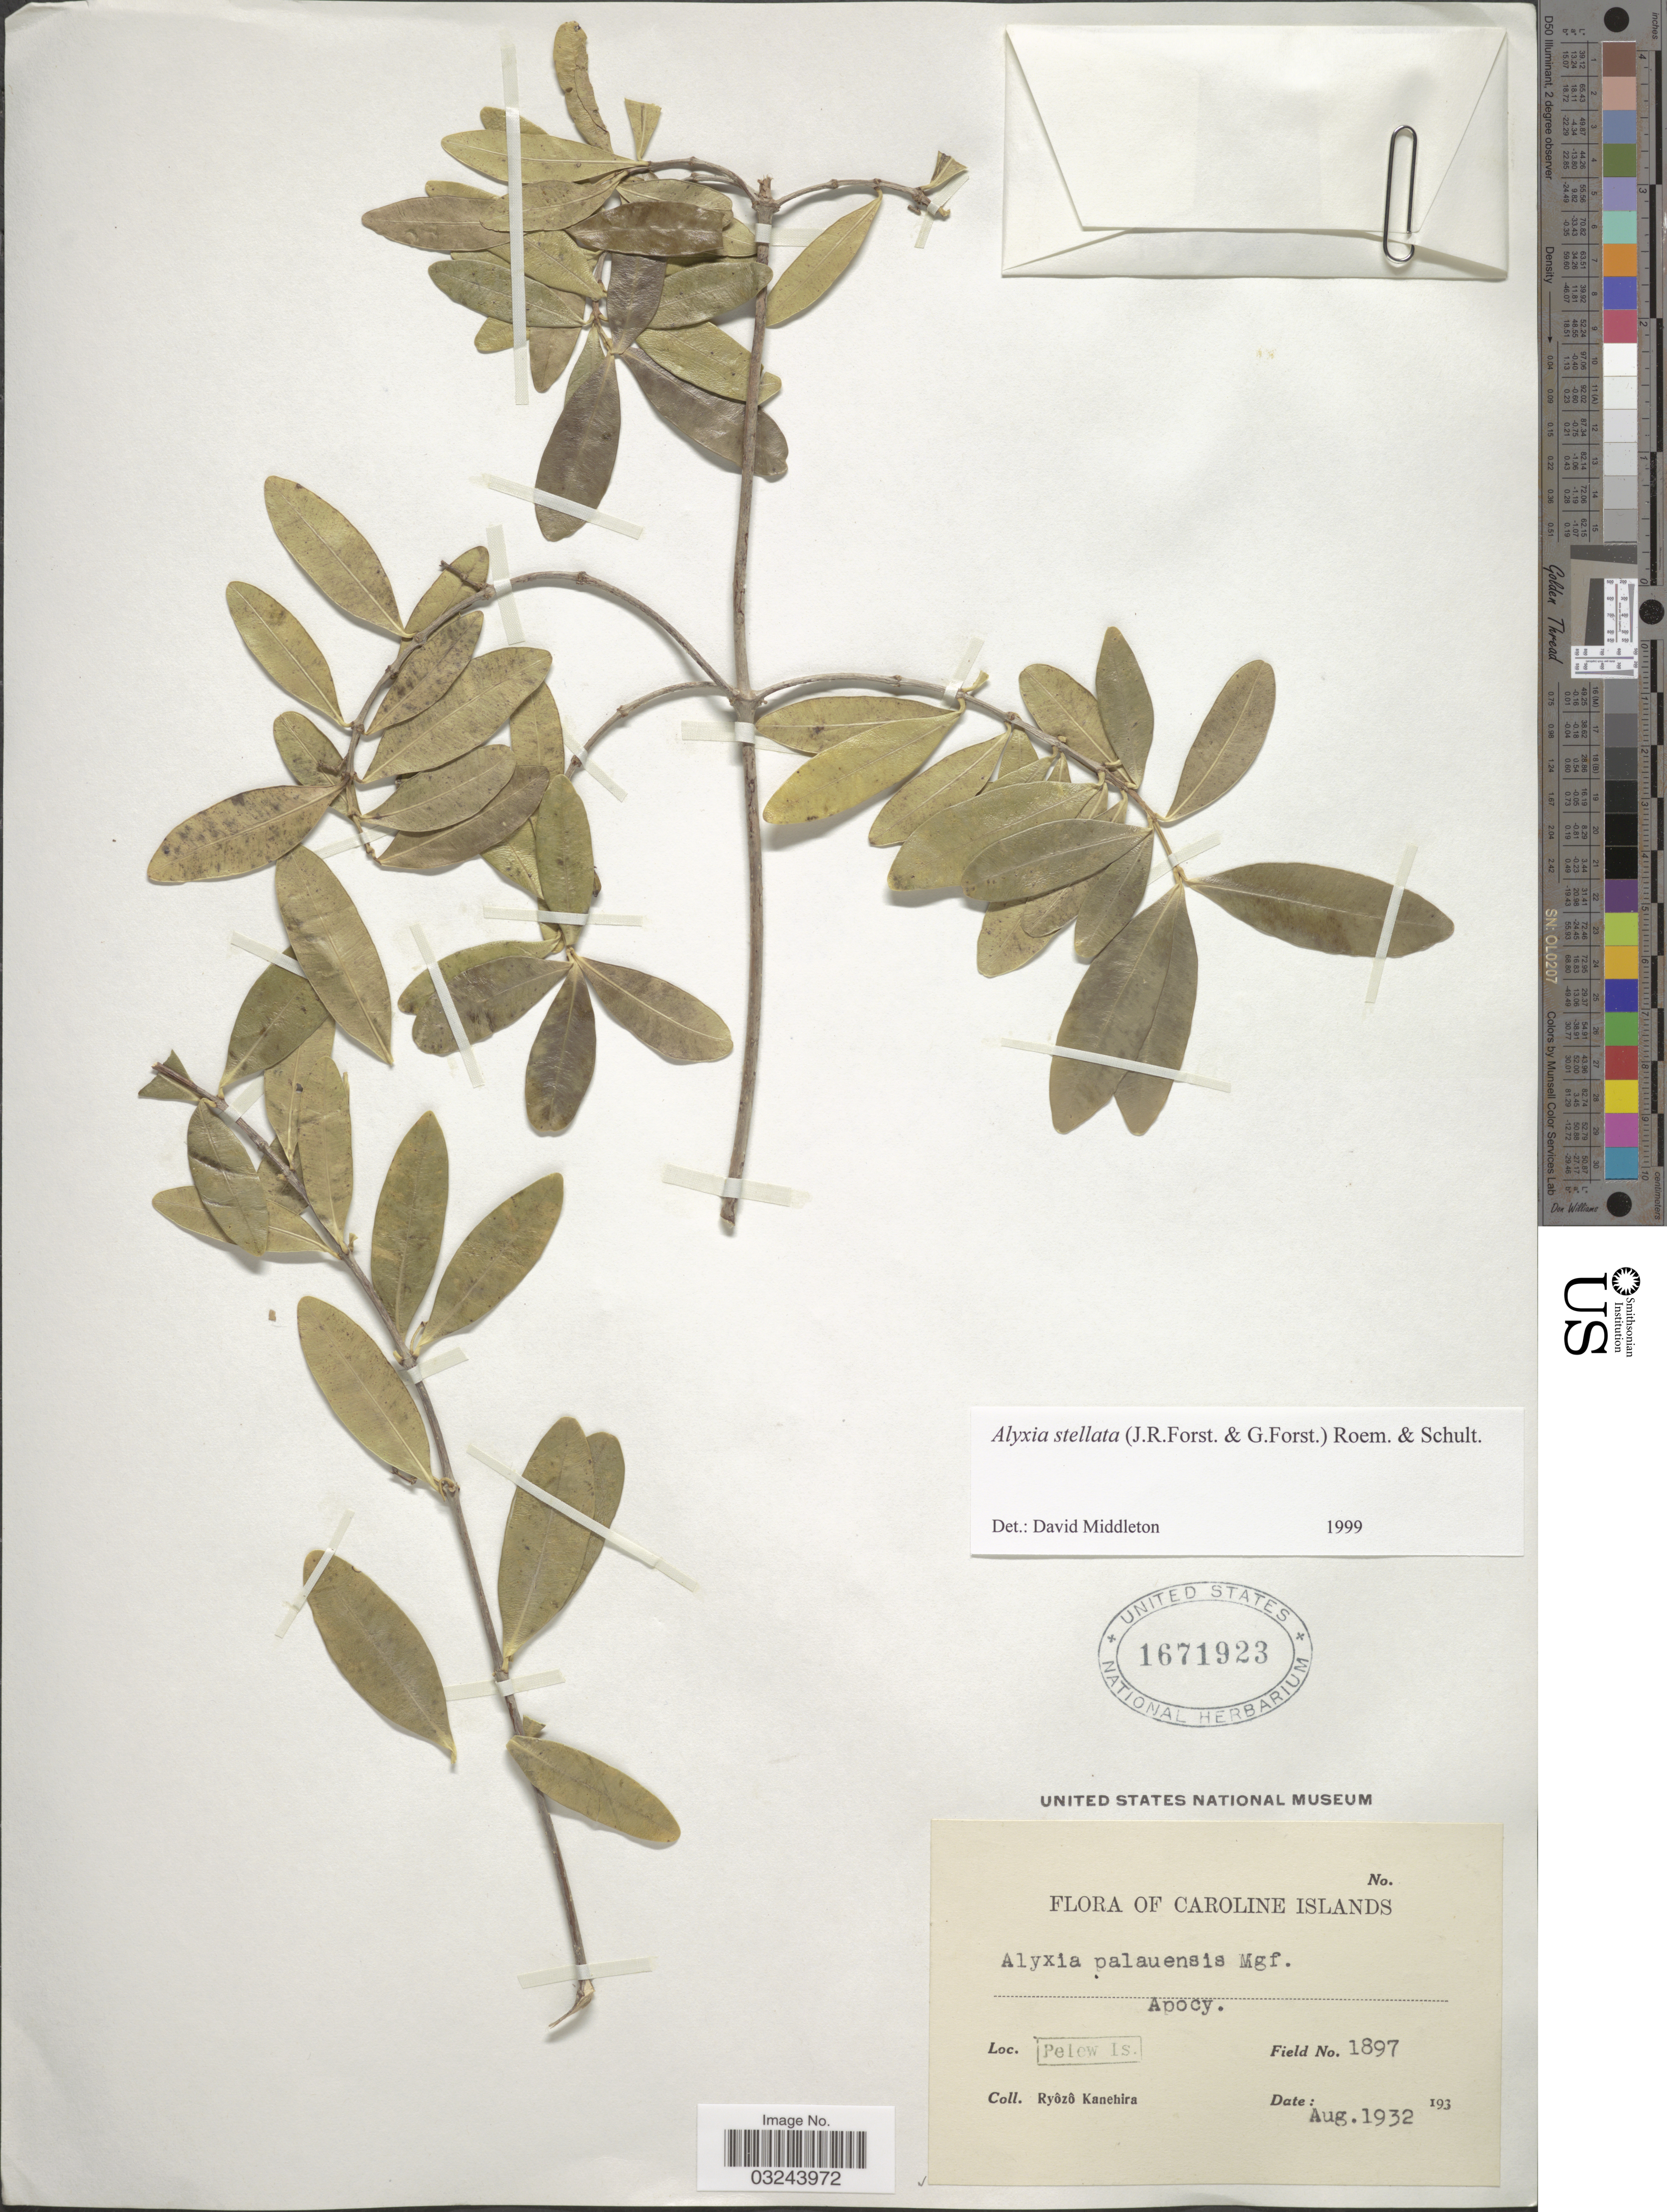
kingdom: Plantae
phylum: Tracheophyta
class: Magnoliopsida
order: Gentianales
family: Apocynaceae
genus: Alyxia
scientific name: Alyxia stellata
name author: (J.R. Forst. & G. Forst.) Roem. & Schult.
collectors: R. Kanehira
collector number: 1897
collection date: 1932-08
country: Palau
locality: Caroline Islands. Pelew Is.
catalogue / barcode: US 1671923